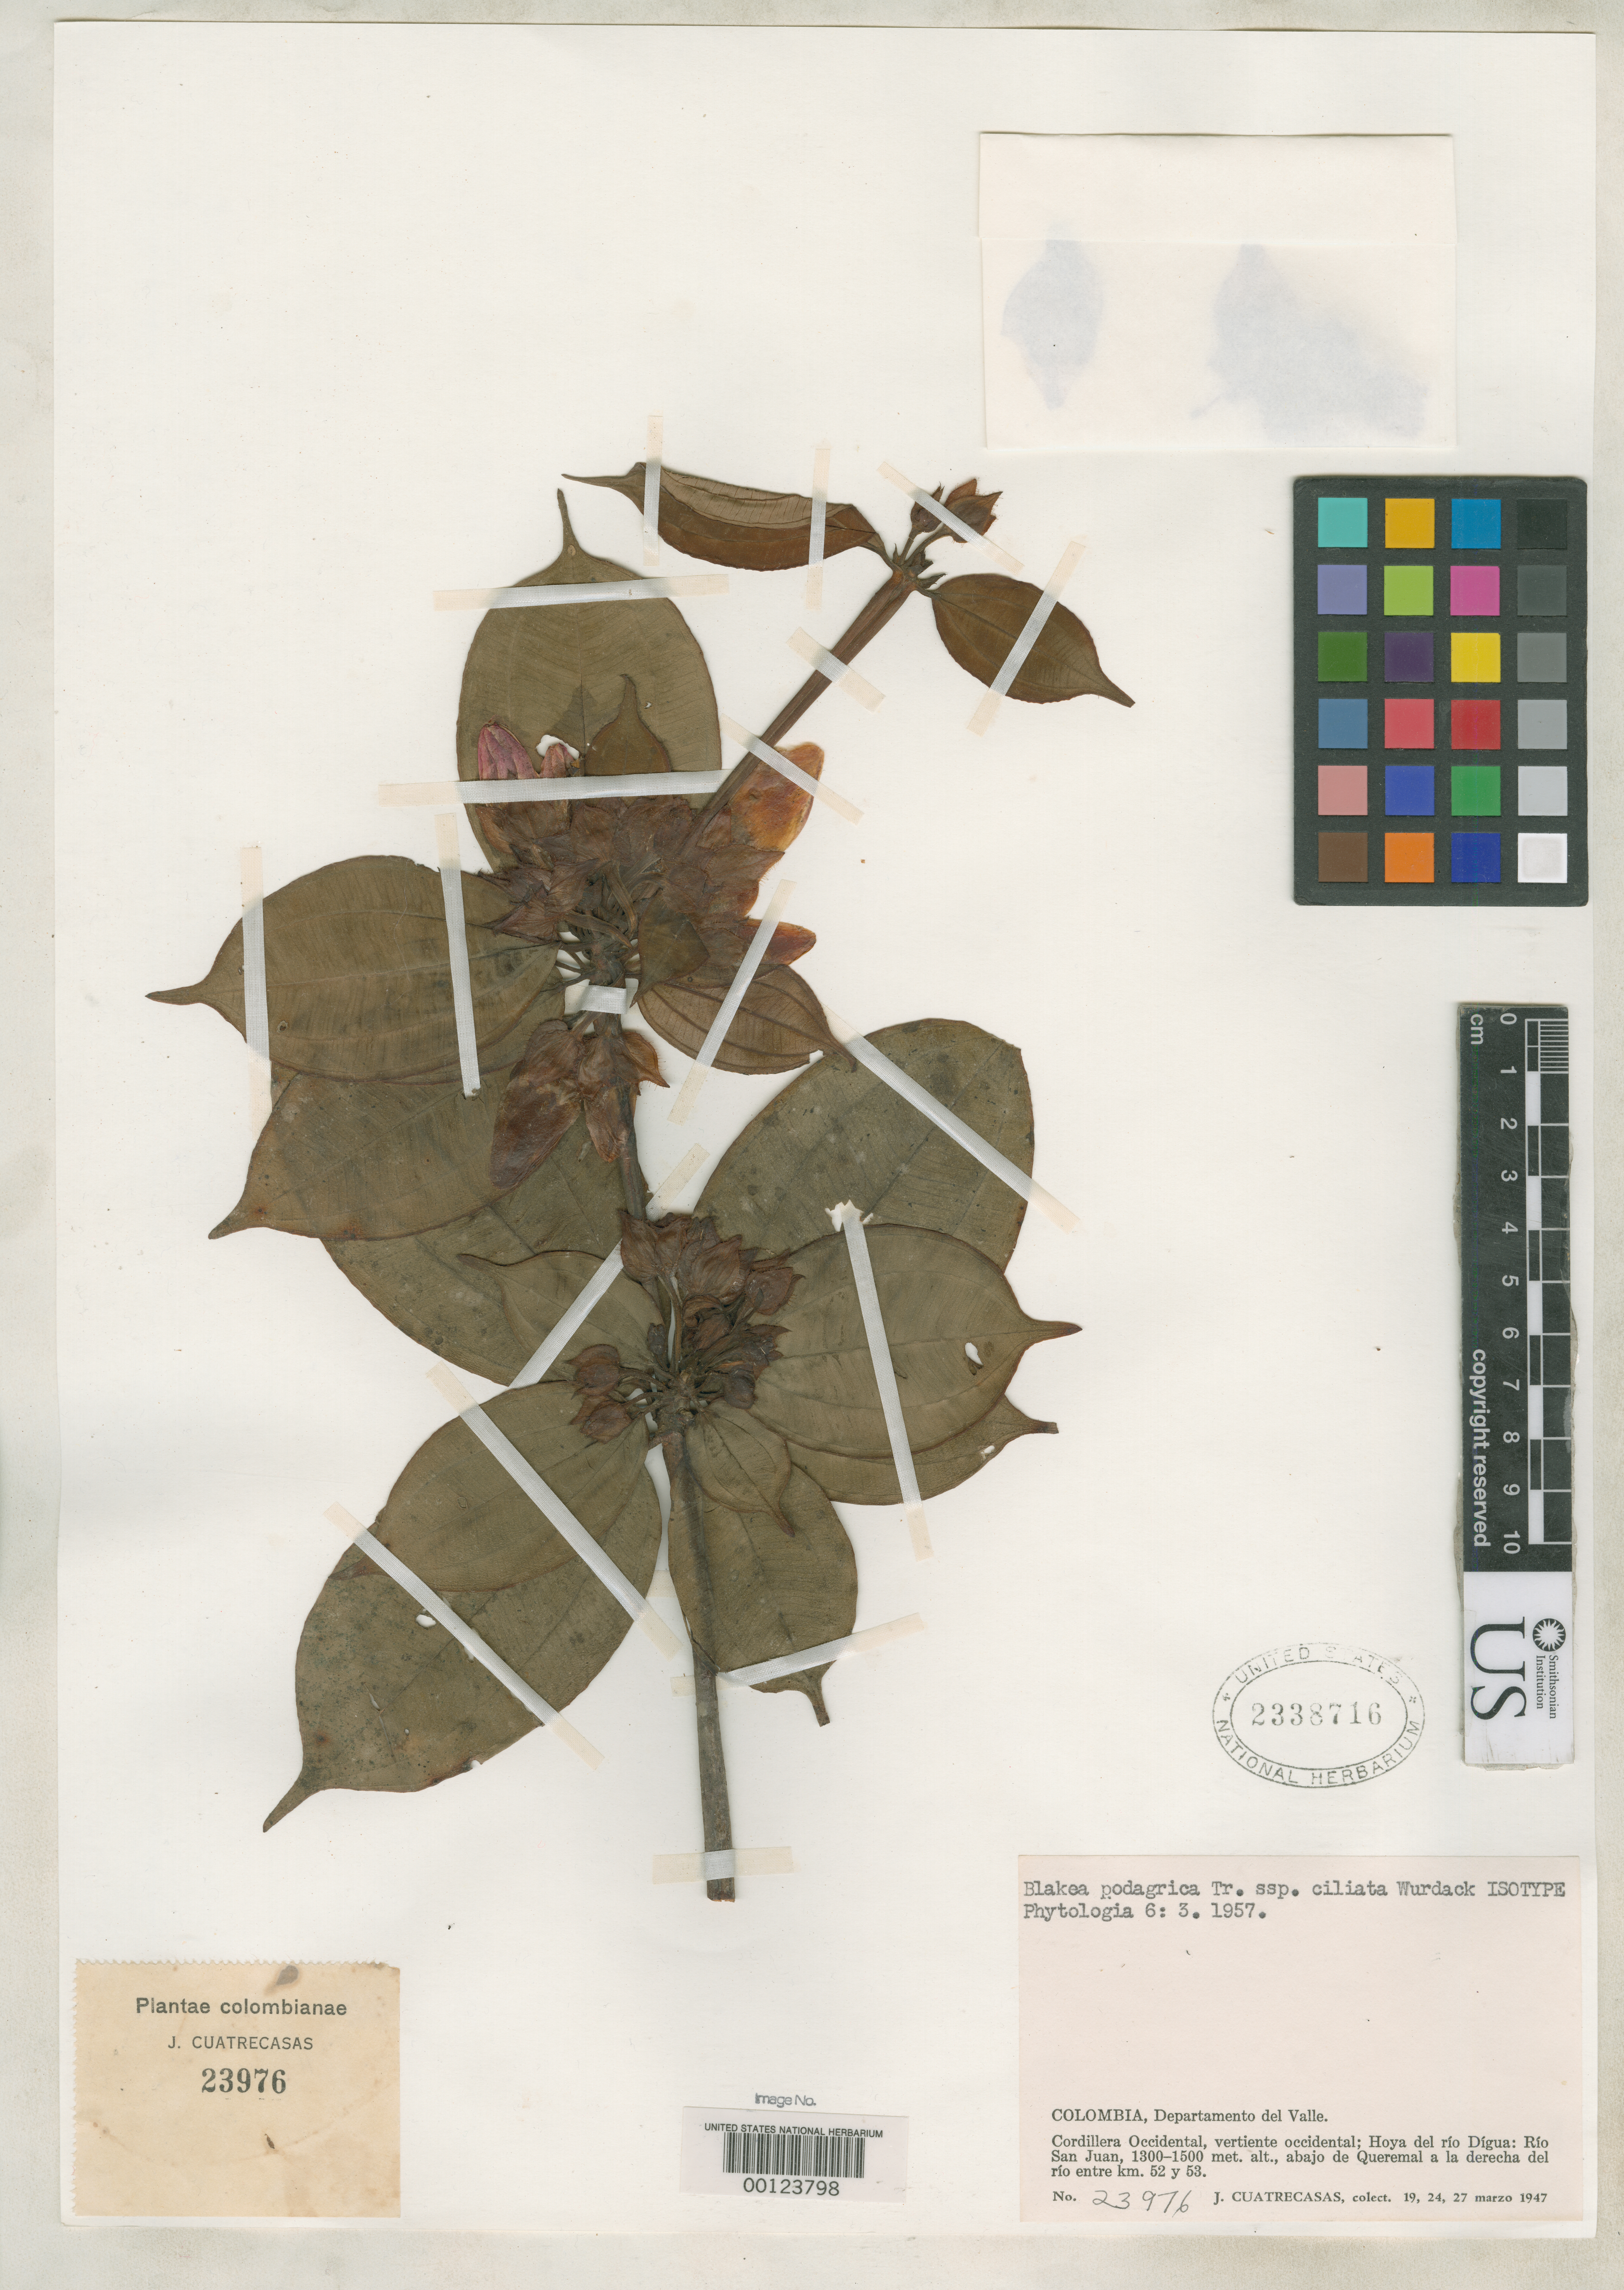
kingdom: Plantae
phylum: Tracheophyta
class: Magnoliopsida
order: Myrtales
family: Melastomataceae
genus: Blakea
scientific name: Blakea podagrica subsp. ciliata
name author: Wurdack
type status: Isotype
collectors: J. Cuatrecasas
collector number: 23976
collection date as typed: Mar 1947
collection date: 1947-03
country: Colombia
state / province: Valle del Cauca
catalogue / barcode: US 2338716